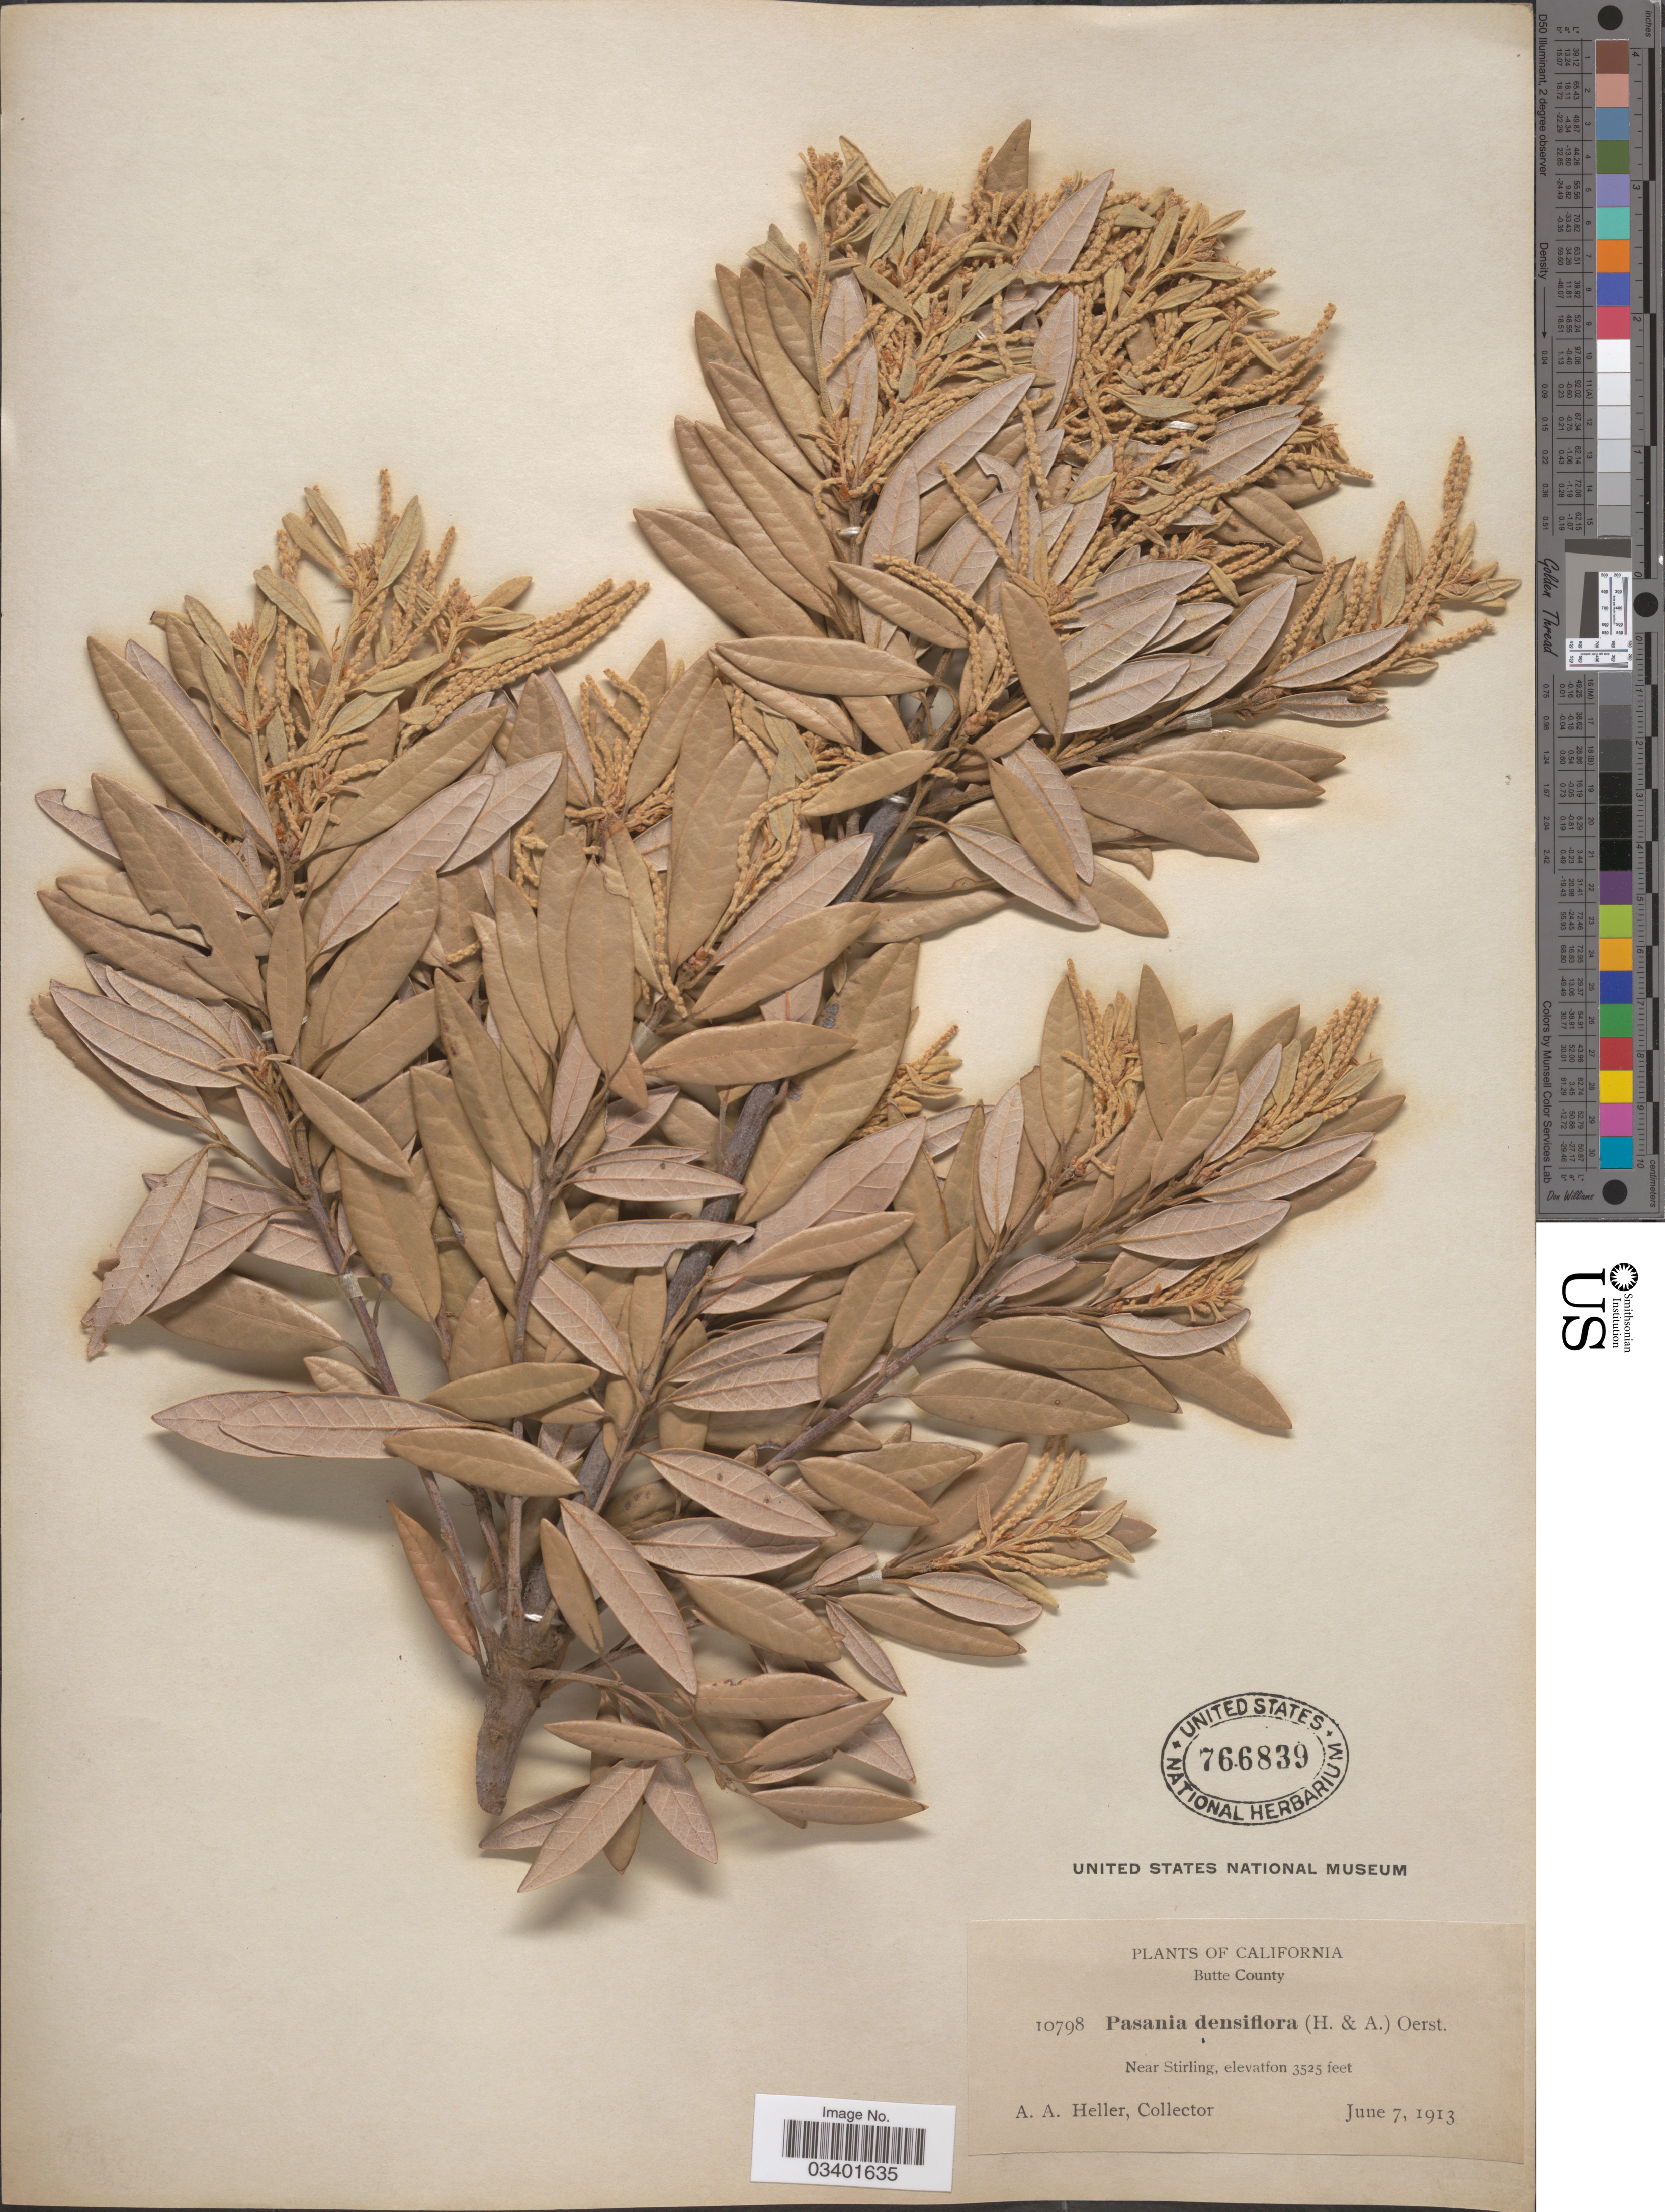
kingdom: Plantae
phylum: Tracheophyta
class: Magnoliopsida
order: Fagales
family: Fagaceae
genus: Notholithocarpus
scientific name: Notholithocarpus densiflorus var. echinoides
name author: (R. Br.ter) P. S. Manos et al.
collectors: A. A. Heller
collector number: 10798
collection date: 1913-06-07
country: United States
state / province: California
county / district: Butte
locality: Butte County. Near Stirling.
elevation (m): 1074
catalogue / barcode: US 766839